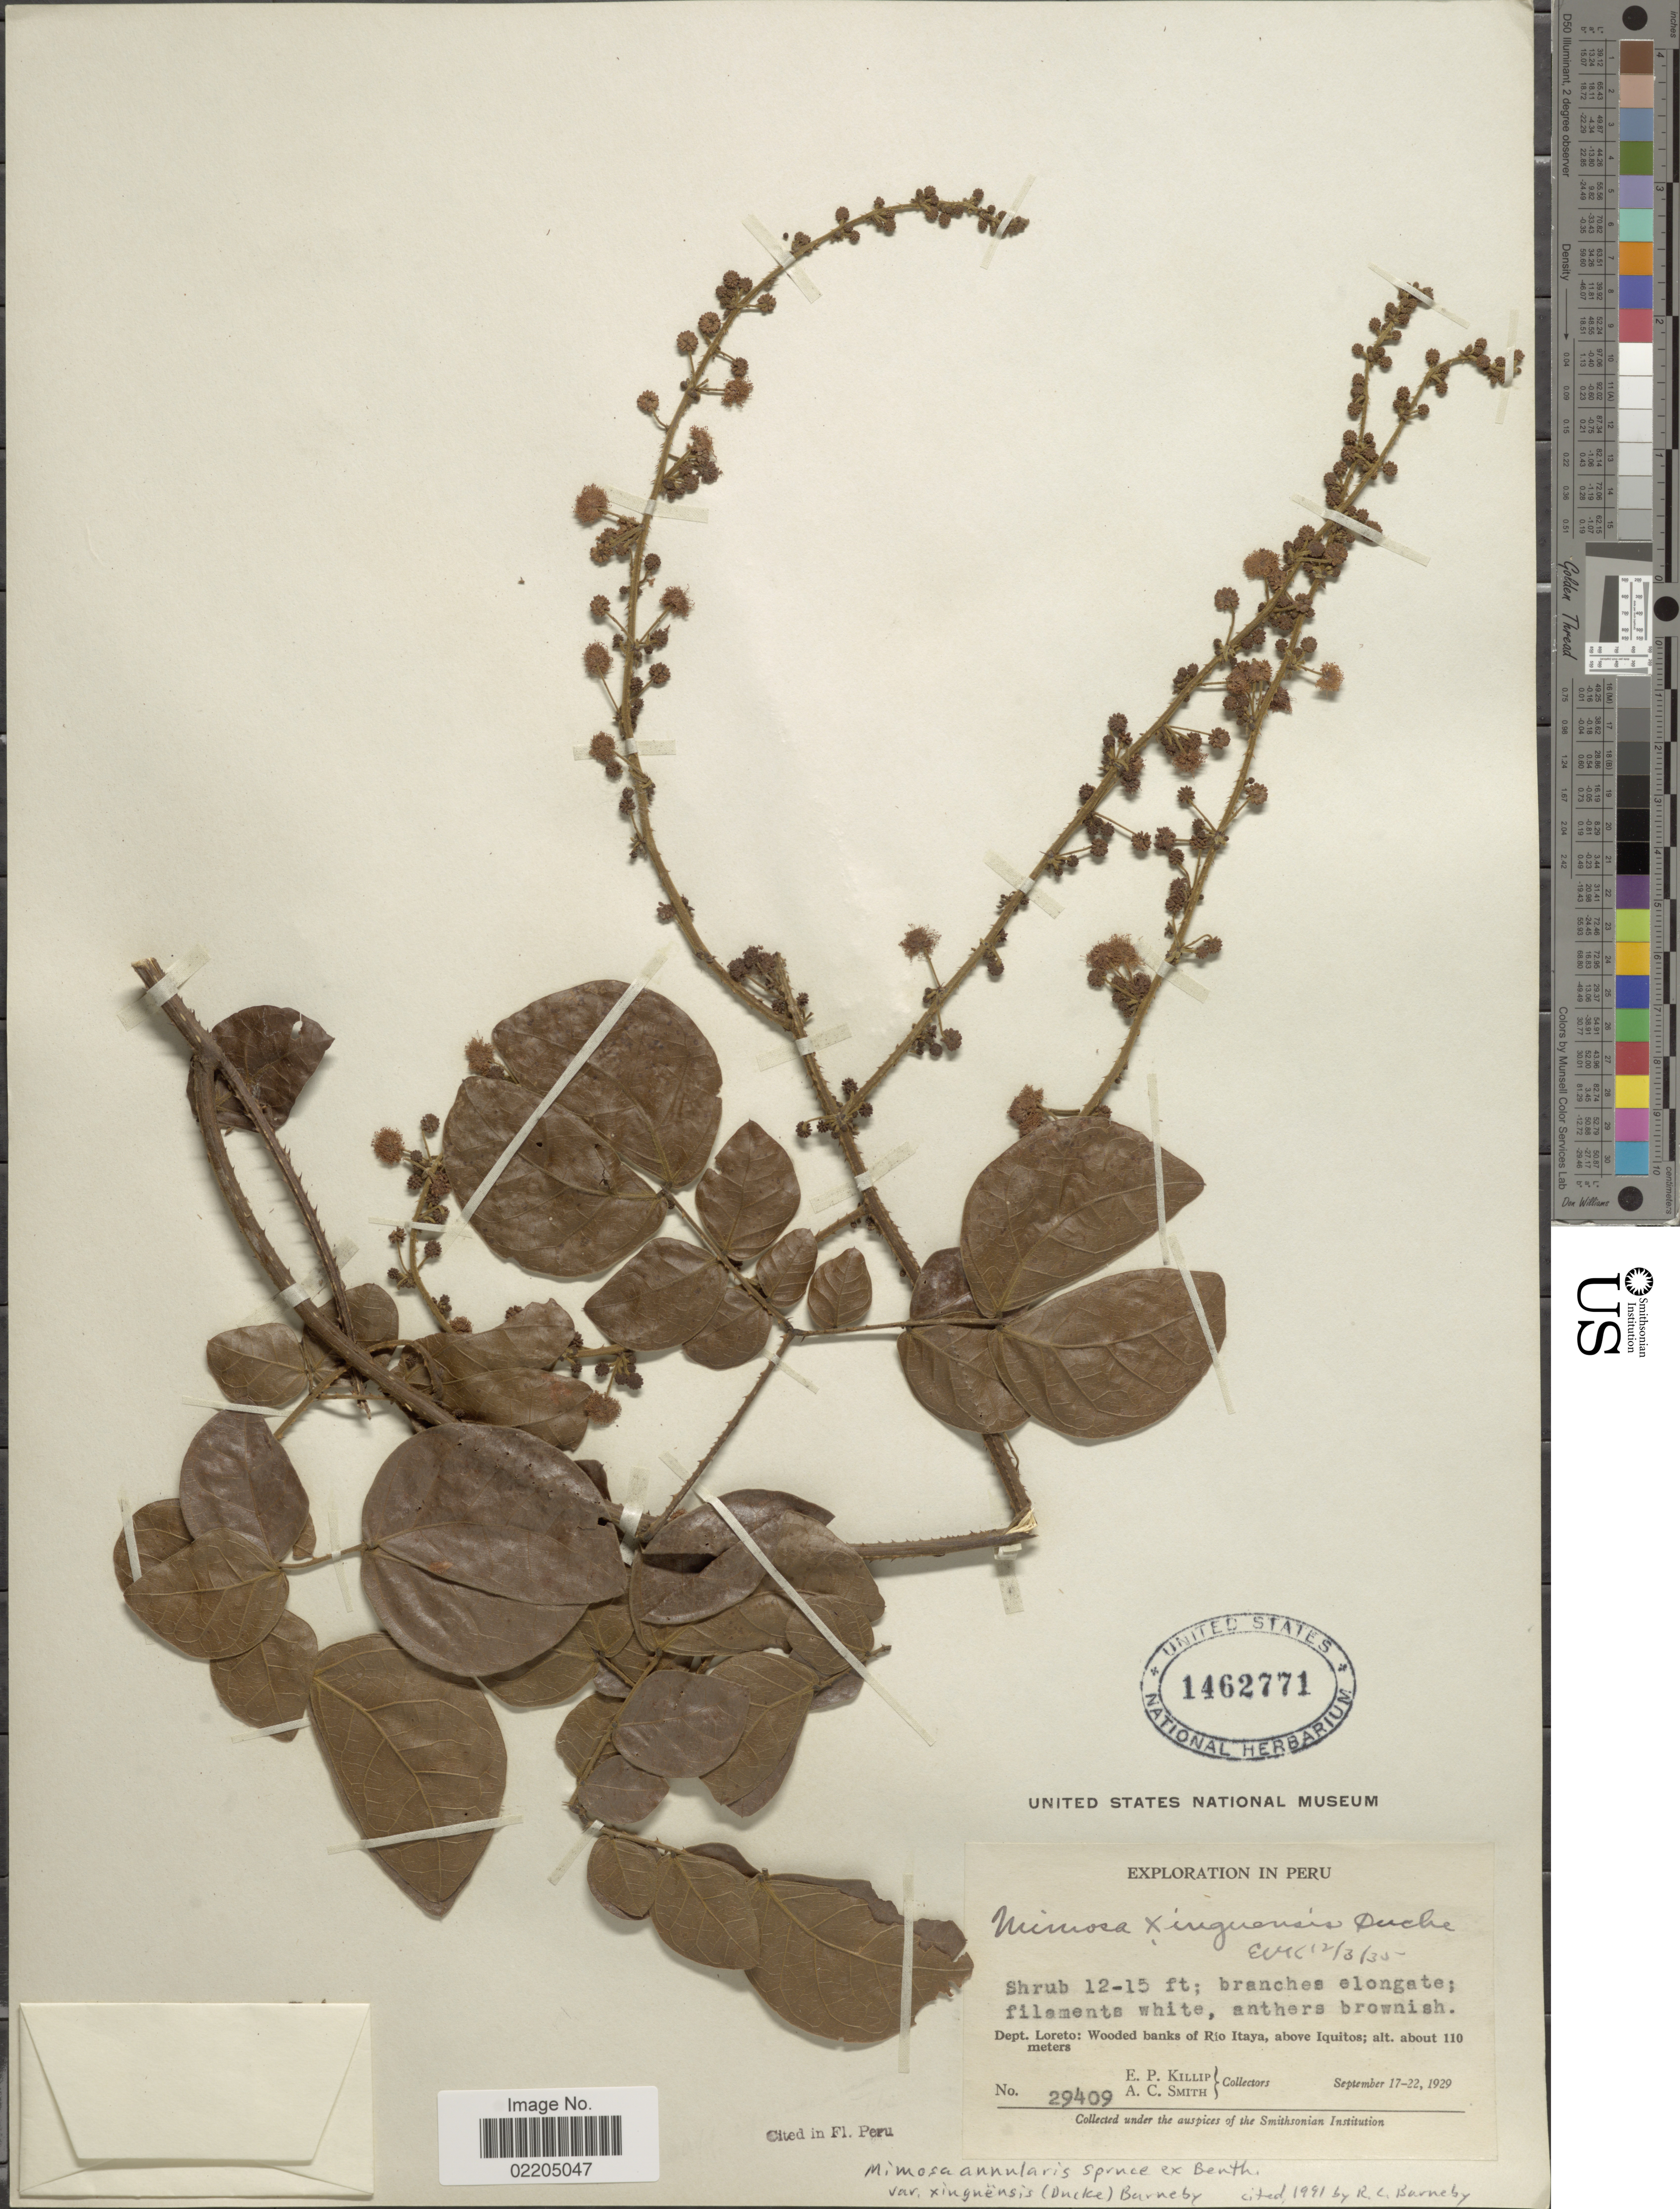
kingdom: Plantae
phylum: Tracheophyta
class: Magnoliopsida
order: Fabales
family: Fabaceae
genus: Mimosa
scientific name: Mimosa annularis var. xinguensis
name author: (Ducke) Barneby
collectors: E. P. Killip & A. C. Smith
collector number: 29409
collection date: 1929-09-17/1929-09-22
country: Peru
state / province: Loreto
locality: Wooded banks of Rio Itaya, above Iquitos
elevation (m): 110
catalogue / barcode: US 1462771